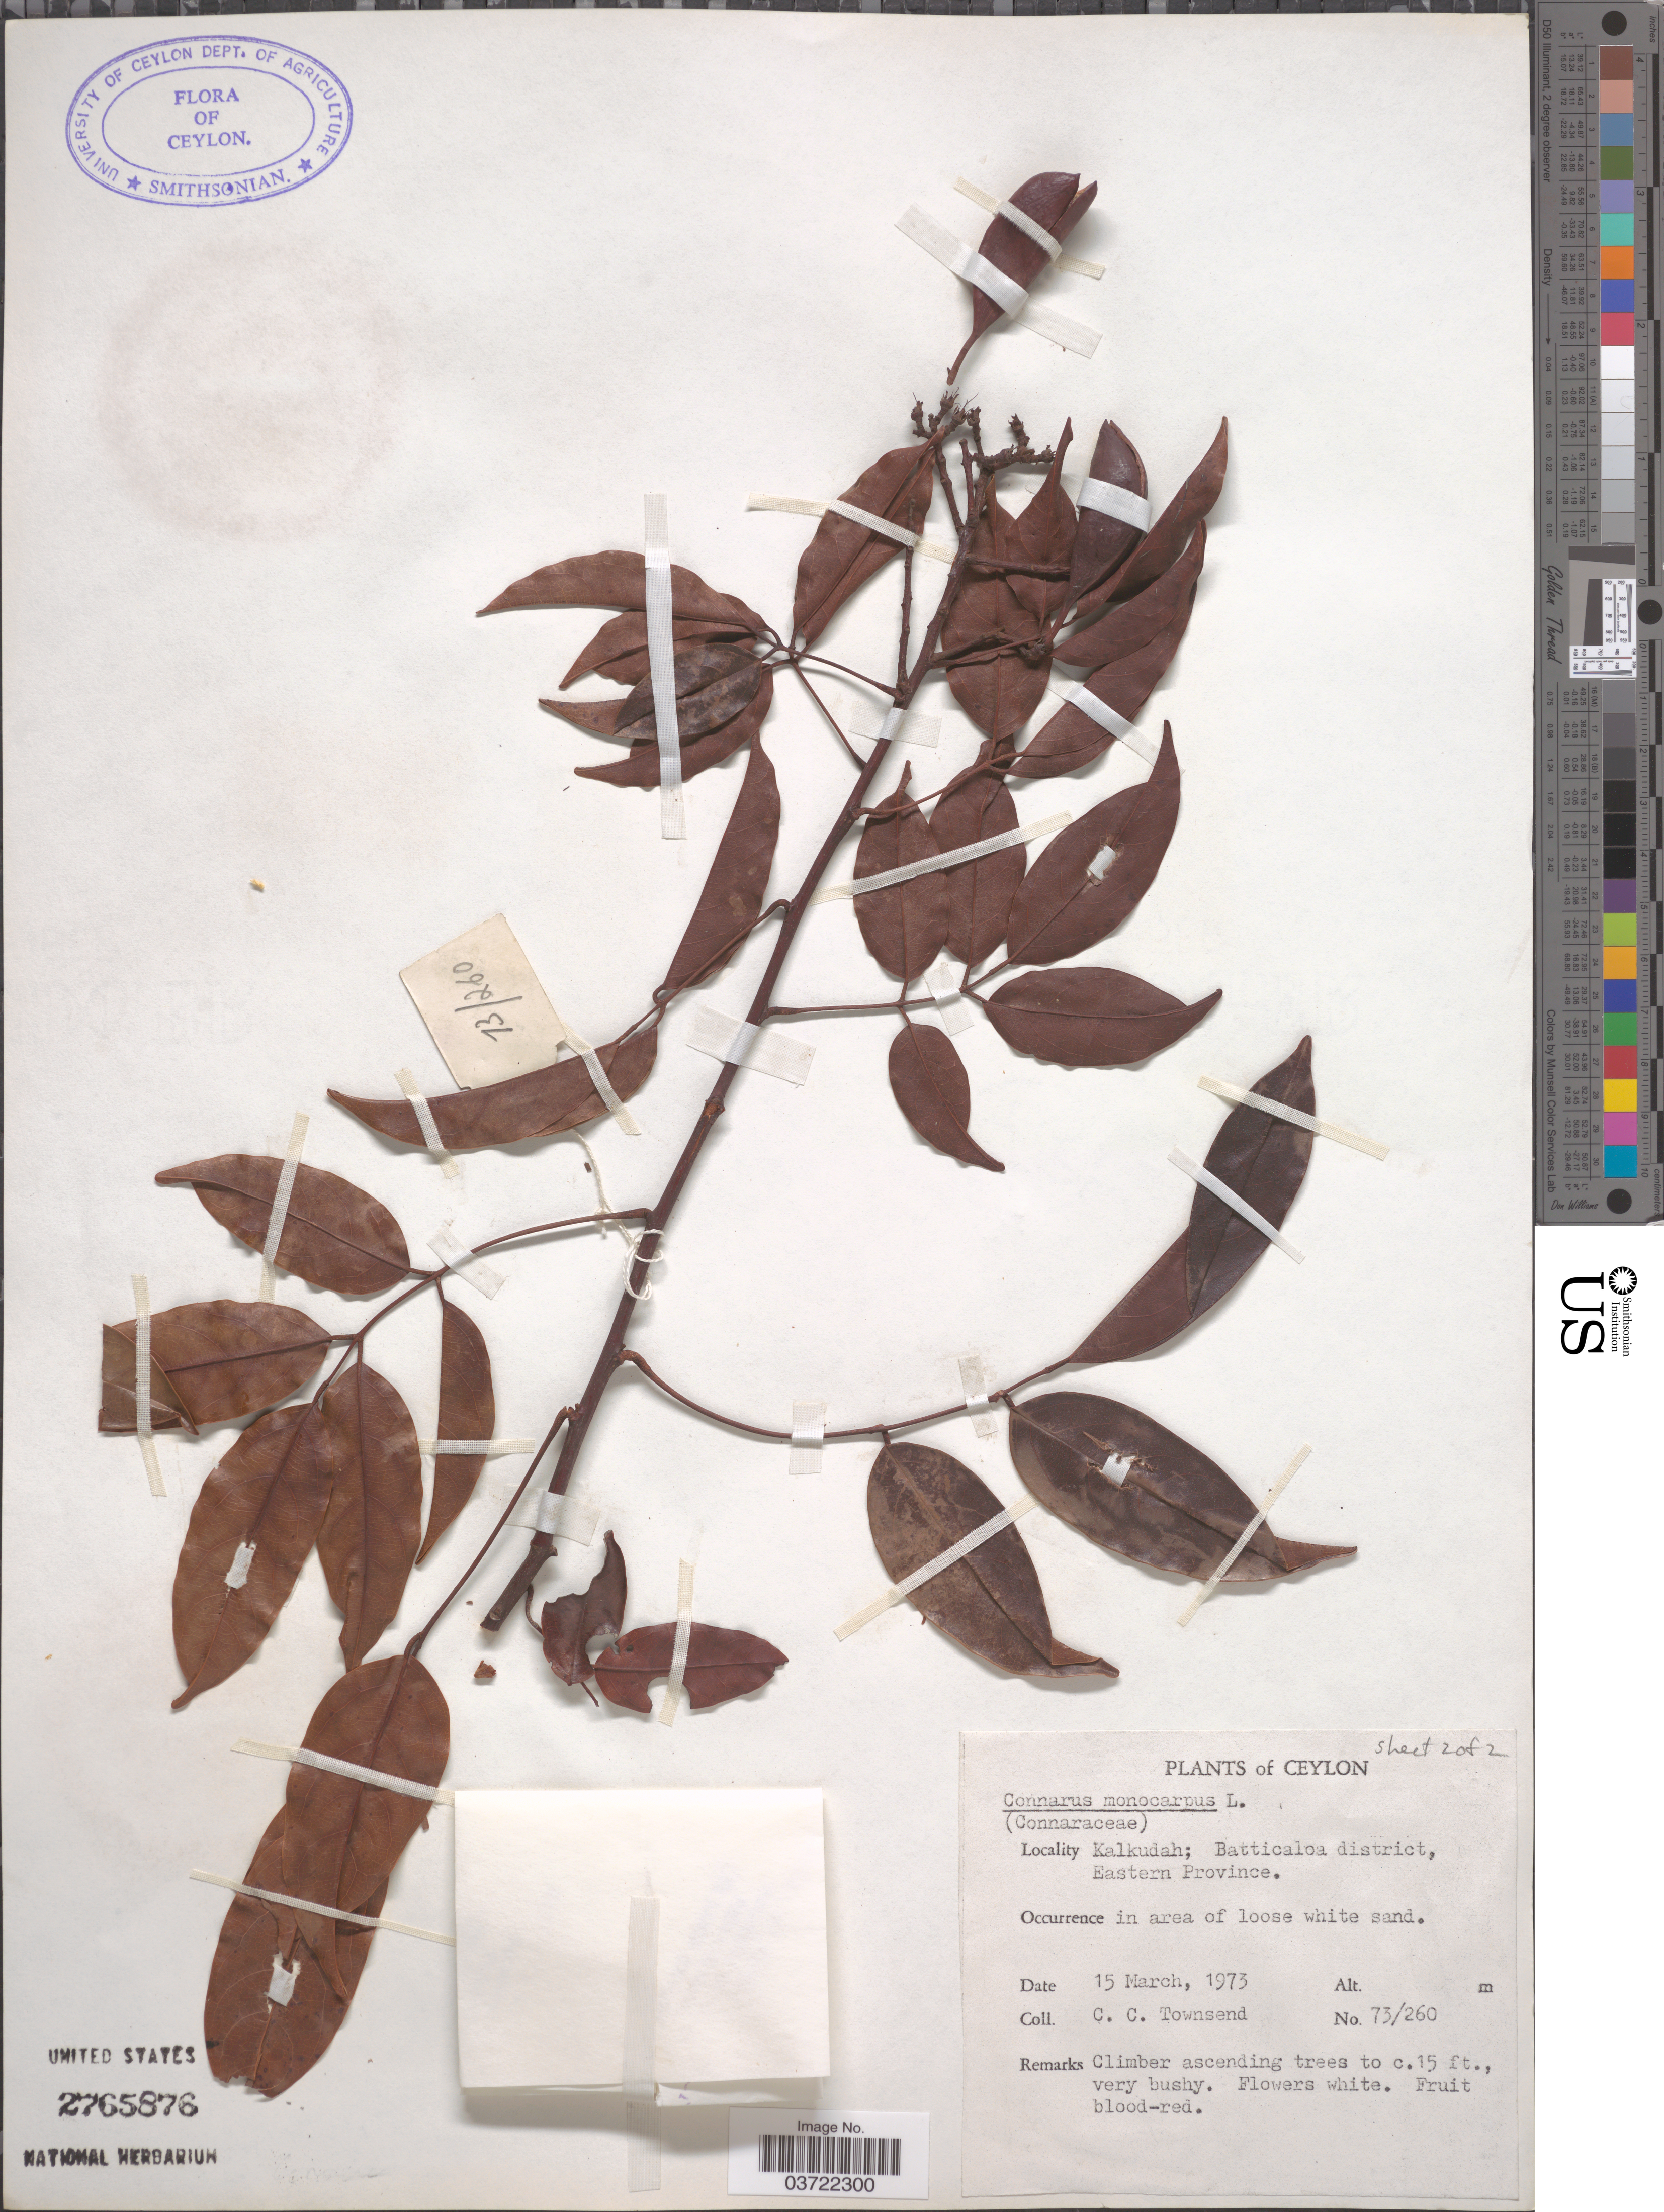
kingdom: Plantae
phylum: Tracheophyta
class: Magnoliopsida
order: Oxalidales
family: Connaraceae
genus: Connarus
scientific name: Connarus monocarpos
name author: L.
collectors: C. C. Townsend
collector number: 73/260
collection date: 1973-03-15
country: Sri Lanka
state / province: Eastern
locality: Ceylon. Kalkudah; Batticaloa district.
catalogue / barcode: US 2765876